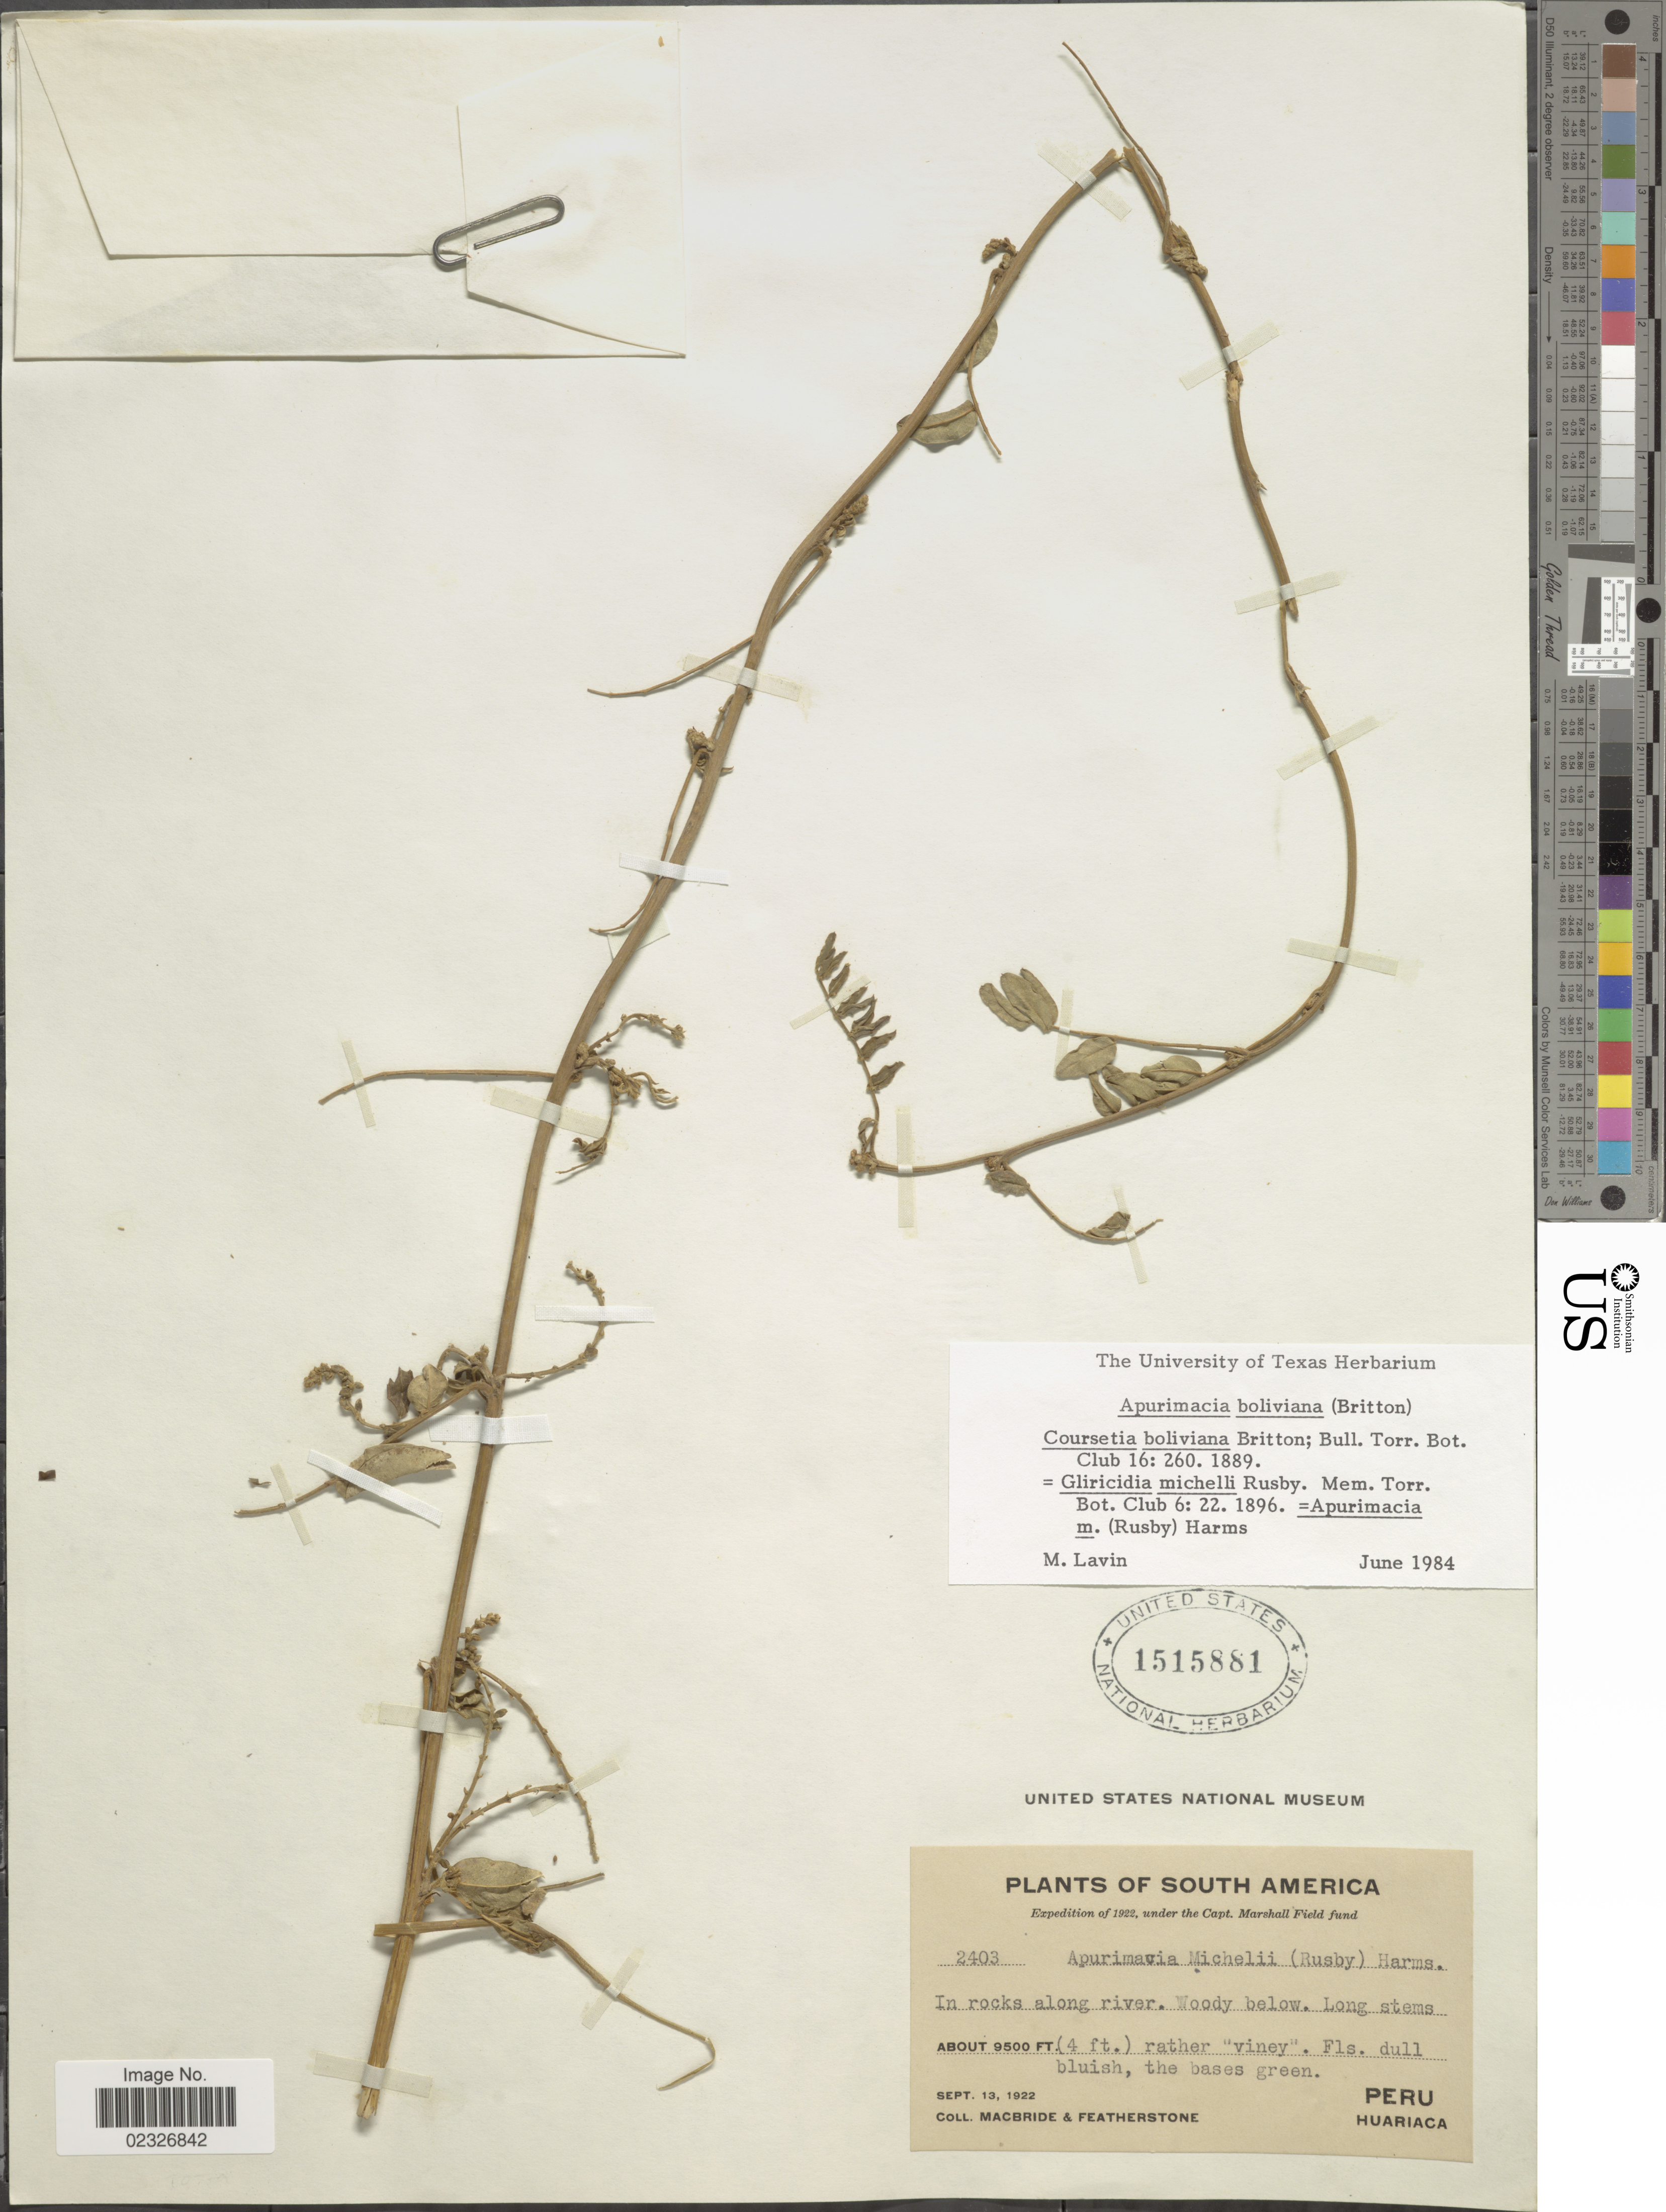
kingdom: Plantae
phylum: Tracheophyta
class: Magnoliopsida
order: Fabales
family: Fabaceae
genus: Apurimacia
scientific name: Apurimacia boliviana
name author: (Britton) Lavin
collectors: Macbride, -- & -. Featherstone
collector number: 2403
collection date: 1922-09-13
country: Peru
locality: Huariaca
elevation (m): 2896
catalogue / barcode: US 1515881